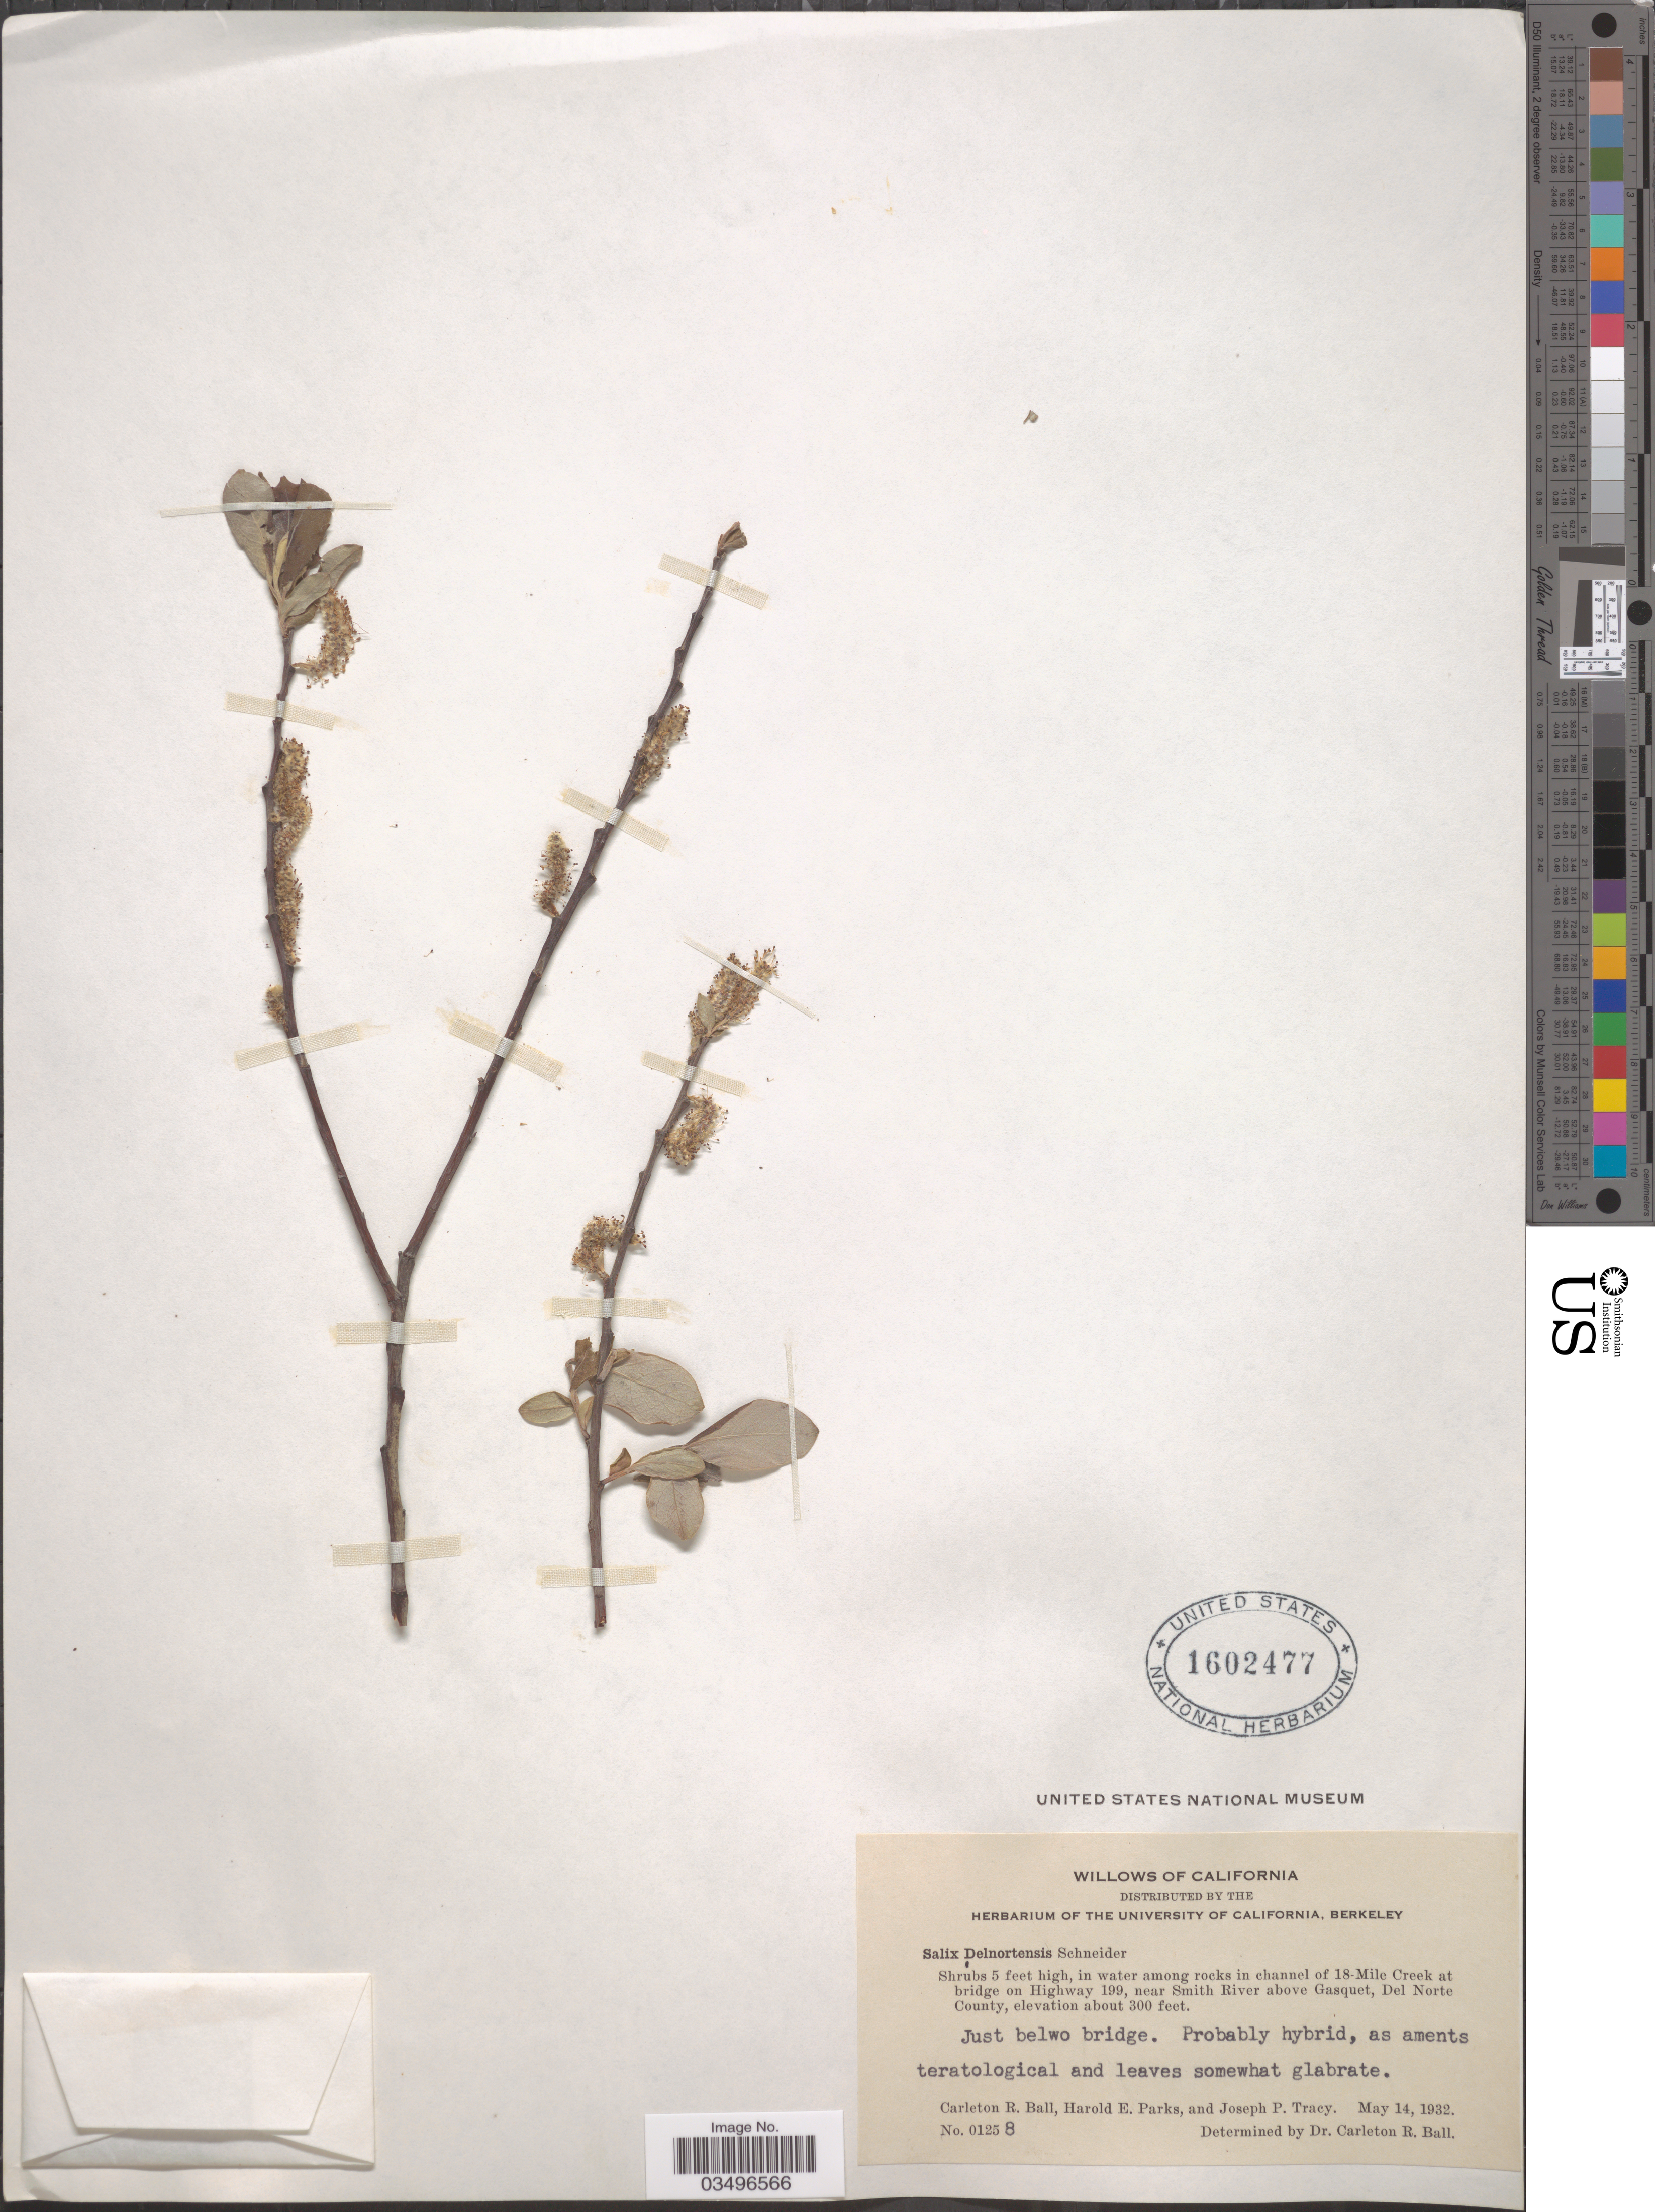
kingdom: Plantae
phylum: Tracheophyta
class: Magnoliopsida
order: Malpighiales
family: Salicaceae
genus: Salix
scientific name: Salix delnortensis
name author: C.K. Schneid.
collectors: C. R. Ball, H. E. Parks & J. Tracy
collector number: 01258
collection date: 1932-05-14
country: United States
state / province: California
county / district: Del Norte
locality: In water among rocks in channel of 18-Mile Creek at bridge on Highway 199, near Smith River above Gasquet, Del Norte County. Just belwo bridge.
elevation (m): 91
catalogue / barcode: US 1602477